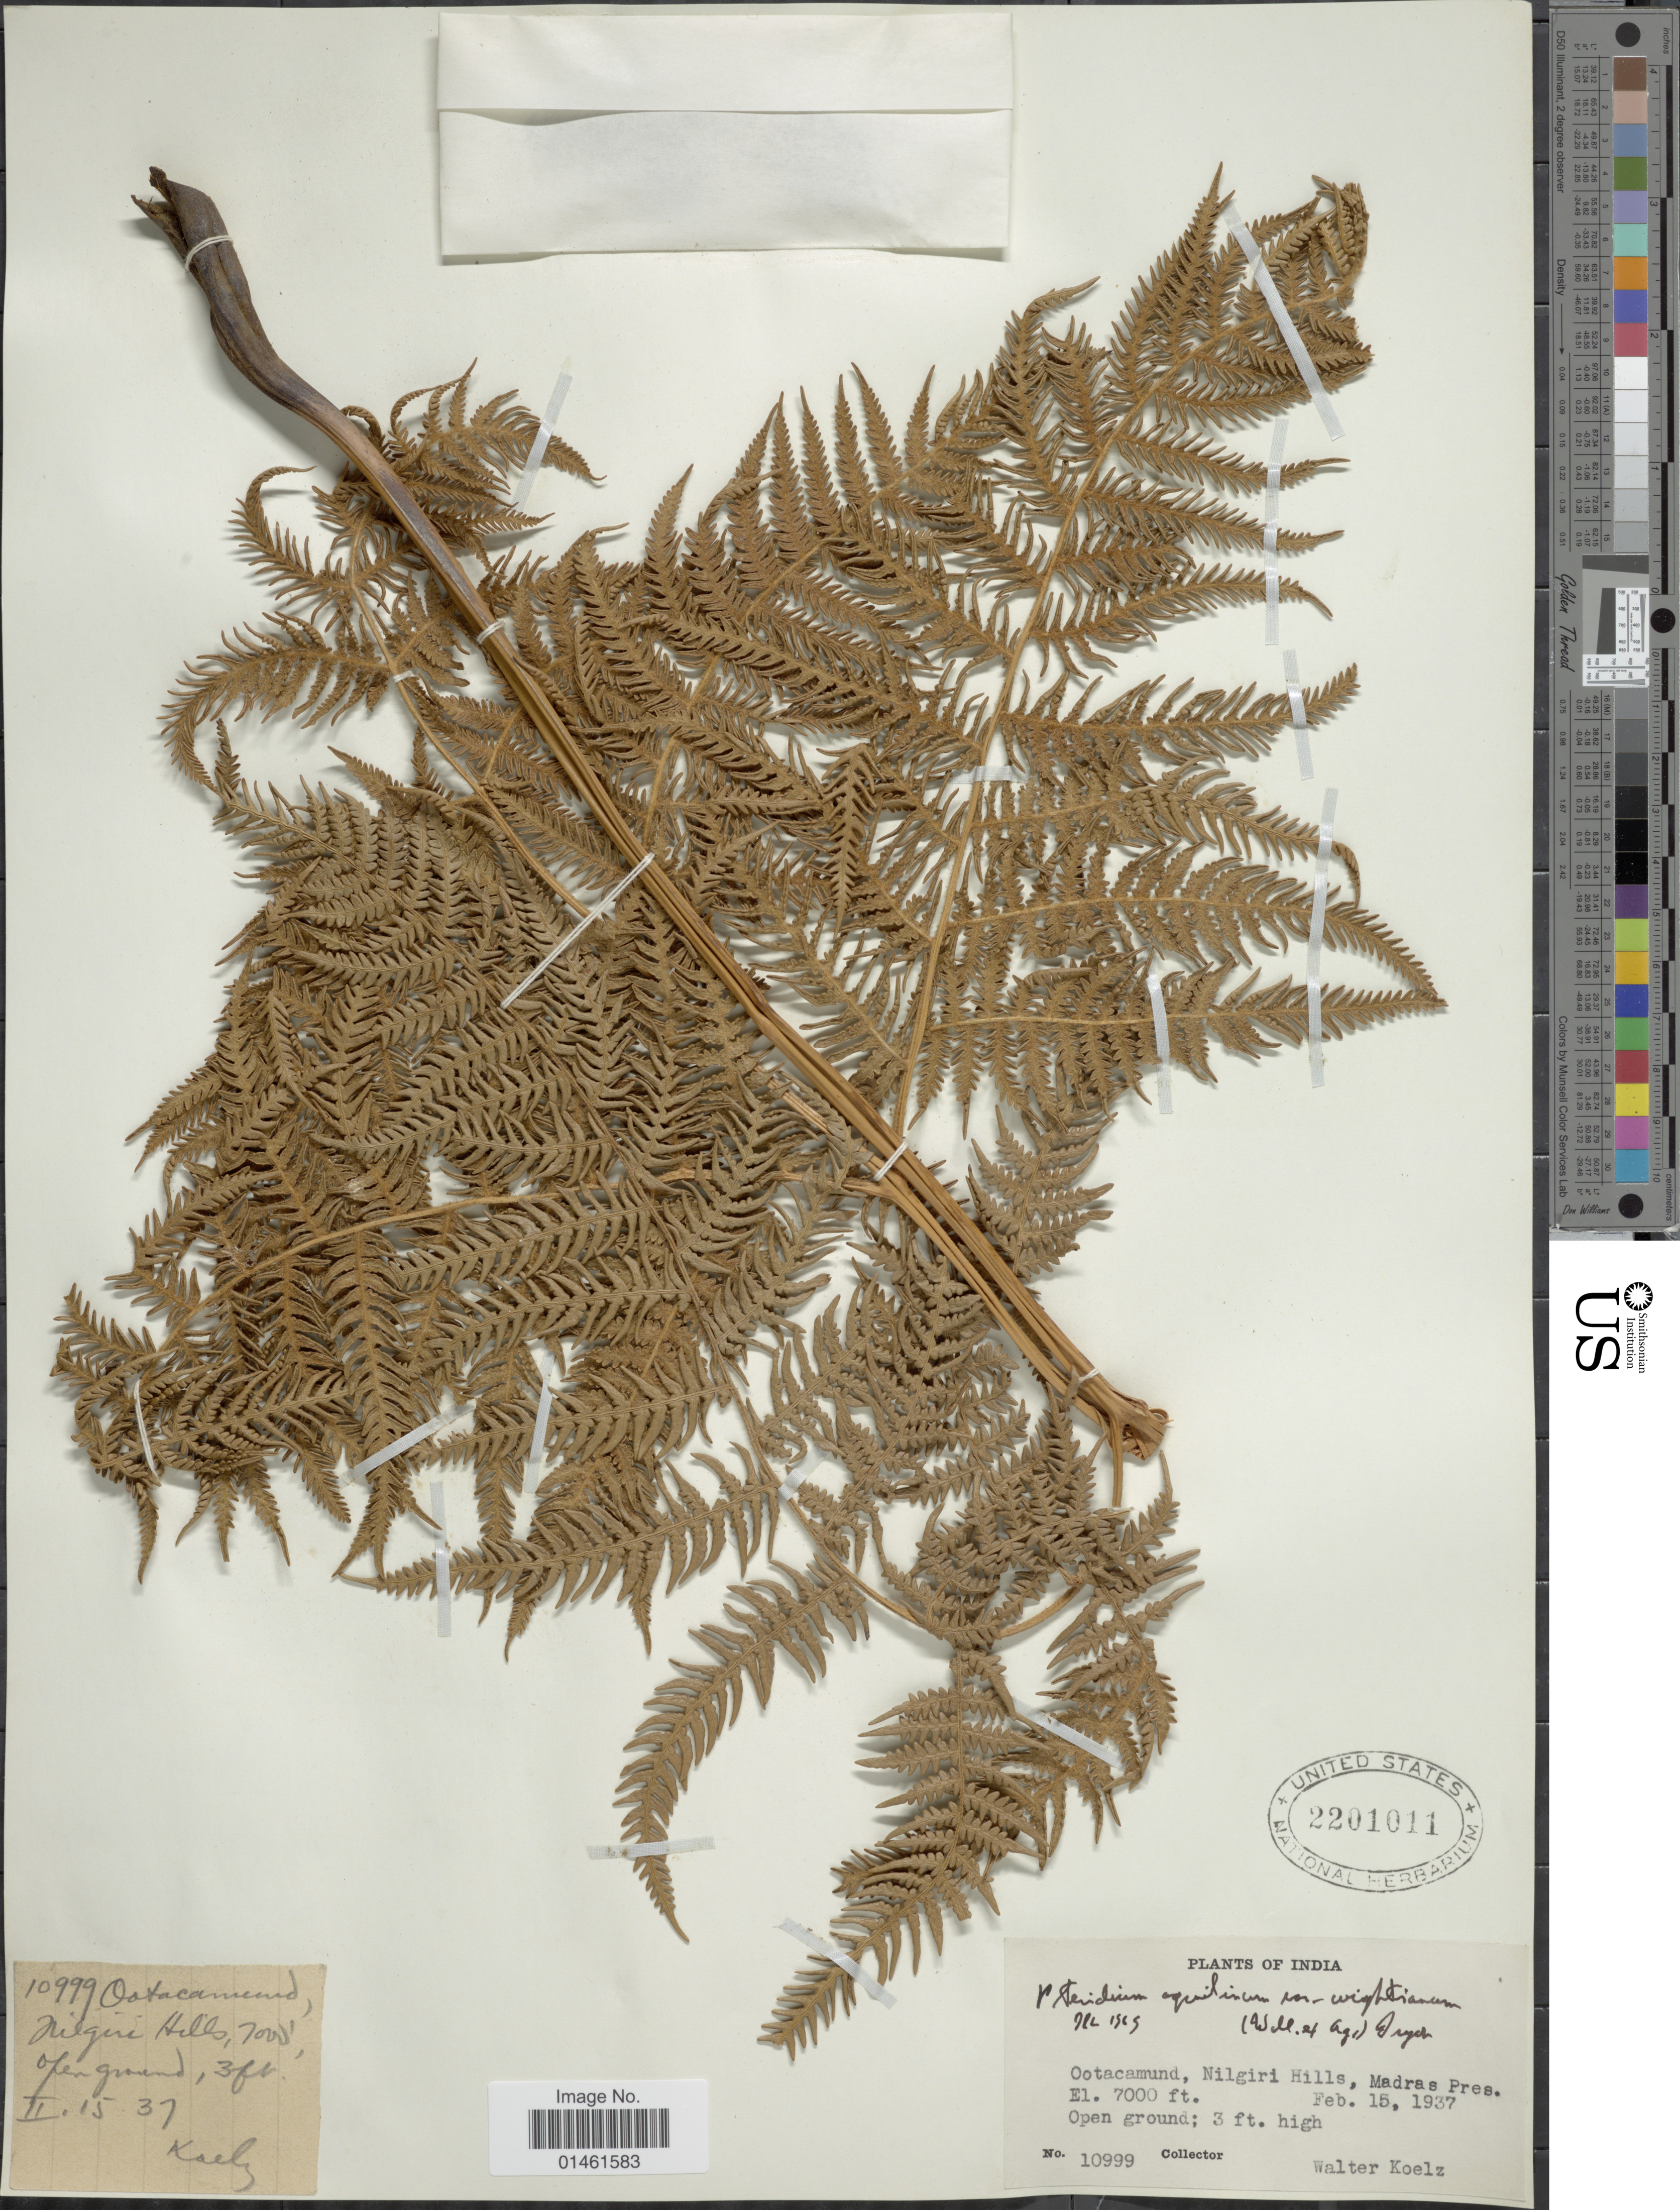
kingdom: Plantae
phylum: Tracheophyta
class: Polypodiopsida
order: Polypodiales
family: Dennstaedtiaceae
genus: Pteridium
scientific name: Pteridium aquilinum var. wightianum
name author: (J. Agardh) R.M. Tryon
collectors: W. N. Koelz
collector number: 10999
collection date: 1937-02-15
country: India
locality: Ootacamund, Nilgiri Hills, Madras Pres.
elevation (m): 2134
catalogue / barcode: US 2201011